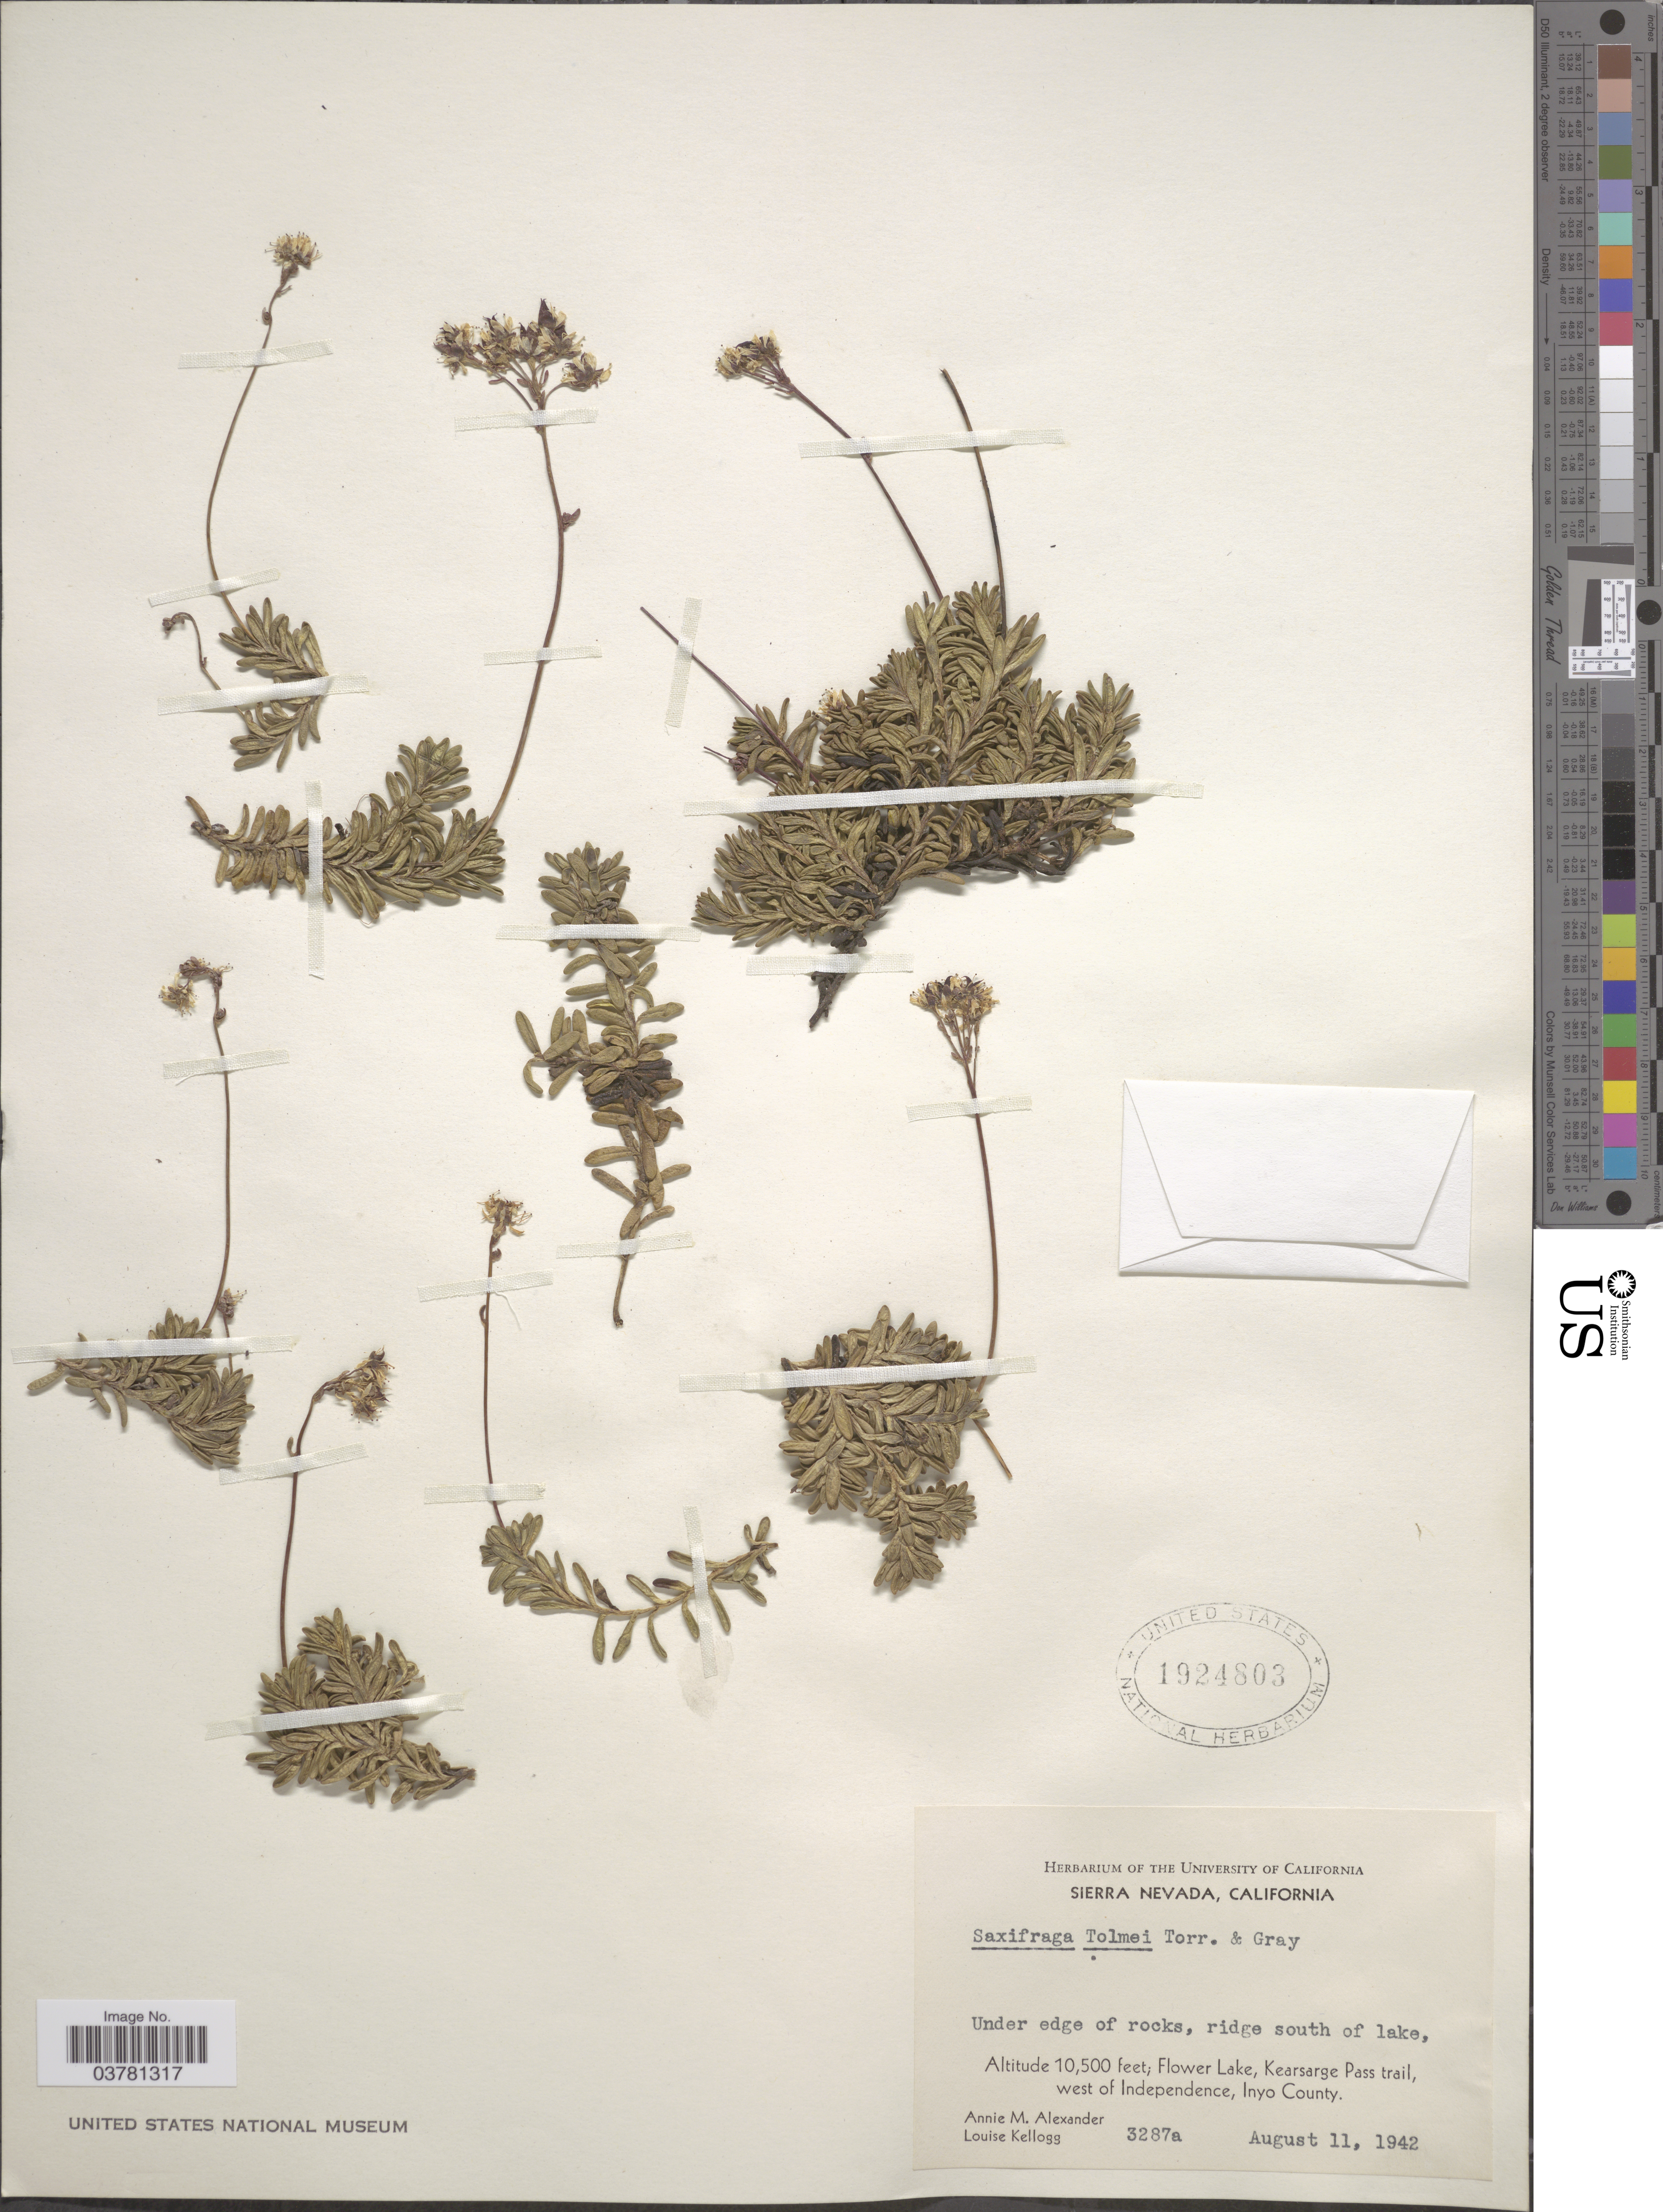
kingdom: Plantae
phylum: Tracheophyta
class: Magnoliopsida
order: Saxifragales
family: Saxifragaceae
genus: Micranthes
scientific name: Micranthes tolmiei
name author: (Torr. & A. Gray) Brouillet & Gornall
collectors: A. M. Alexander & L. Kellogg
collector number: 3287a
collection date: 1942-08-11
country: United States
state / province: California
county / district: Inyo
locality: Sierra Nevada. Under edge of rocks, ridge south of lake, Flower Lake, Kearsarge Pass trail, west of Independence, Inyo County.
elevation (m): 3200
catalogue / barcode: US 1924803